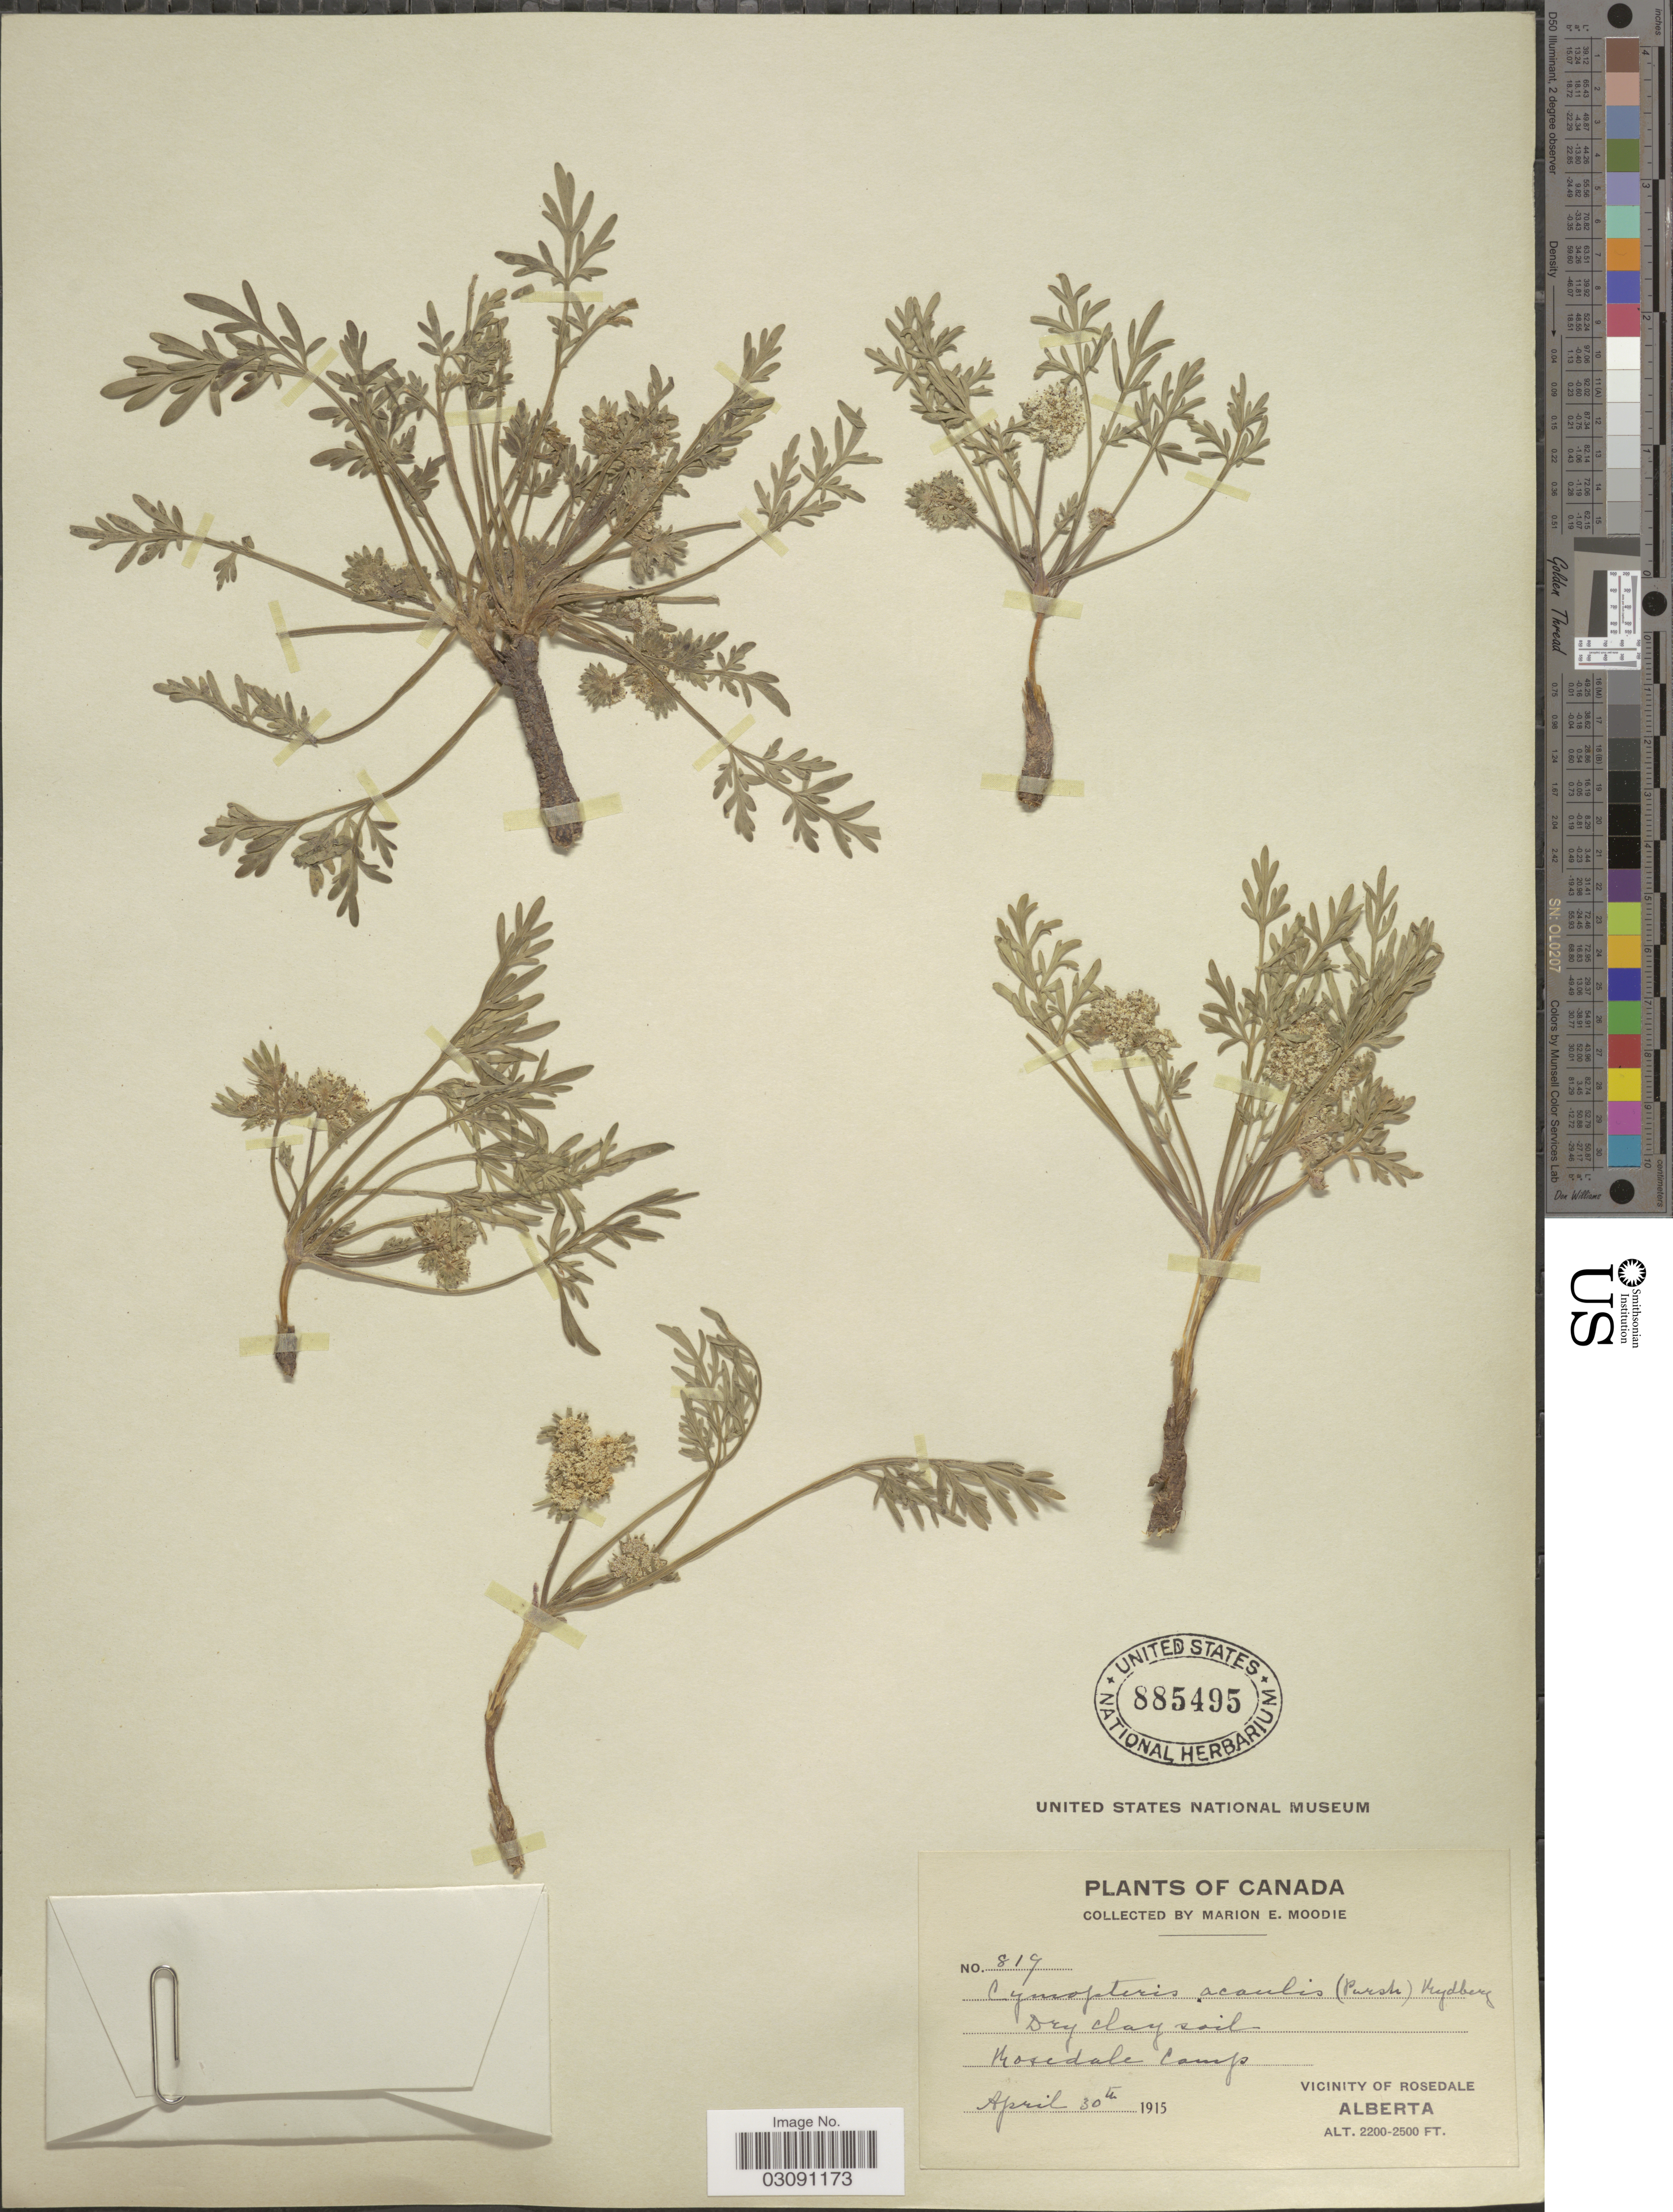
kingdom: Plantae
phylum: Tracheophyta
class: Magnoliopsida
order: Apiales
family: Apiaceae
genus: Cymopterus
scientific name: Cymopterus acaulis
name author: (Pursh) Raf.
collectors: M. E. Moodie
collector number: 819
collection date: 1915-04-30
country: Canada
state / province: Alberta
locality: Rosedale Camp, Vicinity of Rosedale.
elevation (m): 671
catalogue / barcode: US 885495